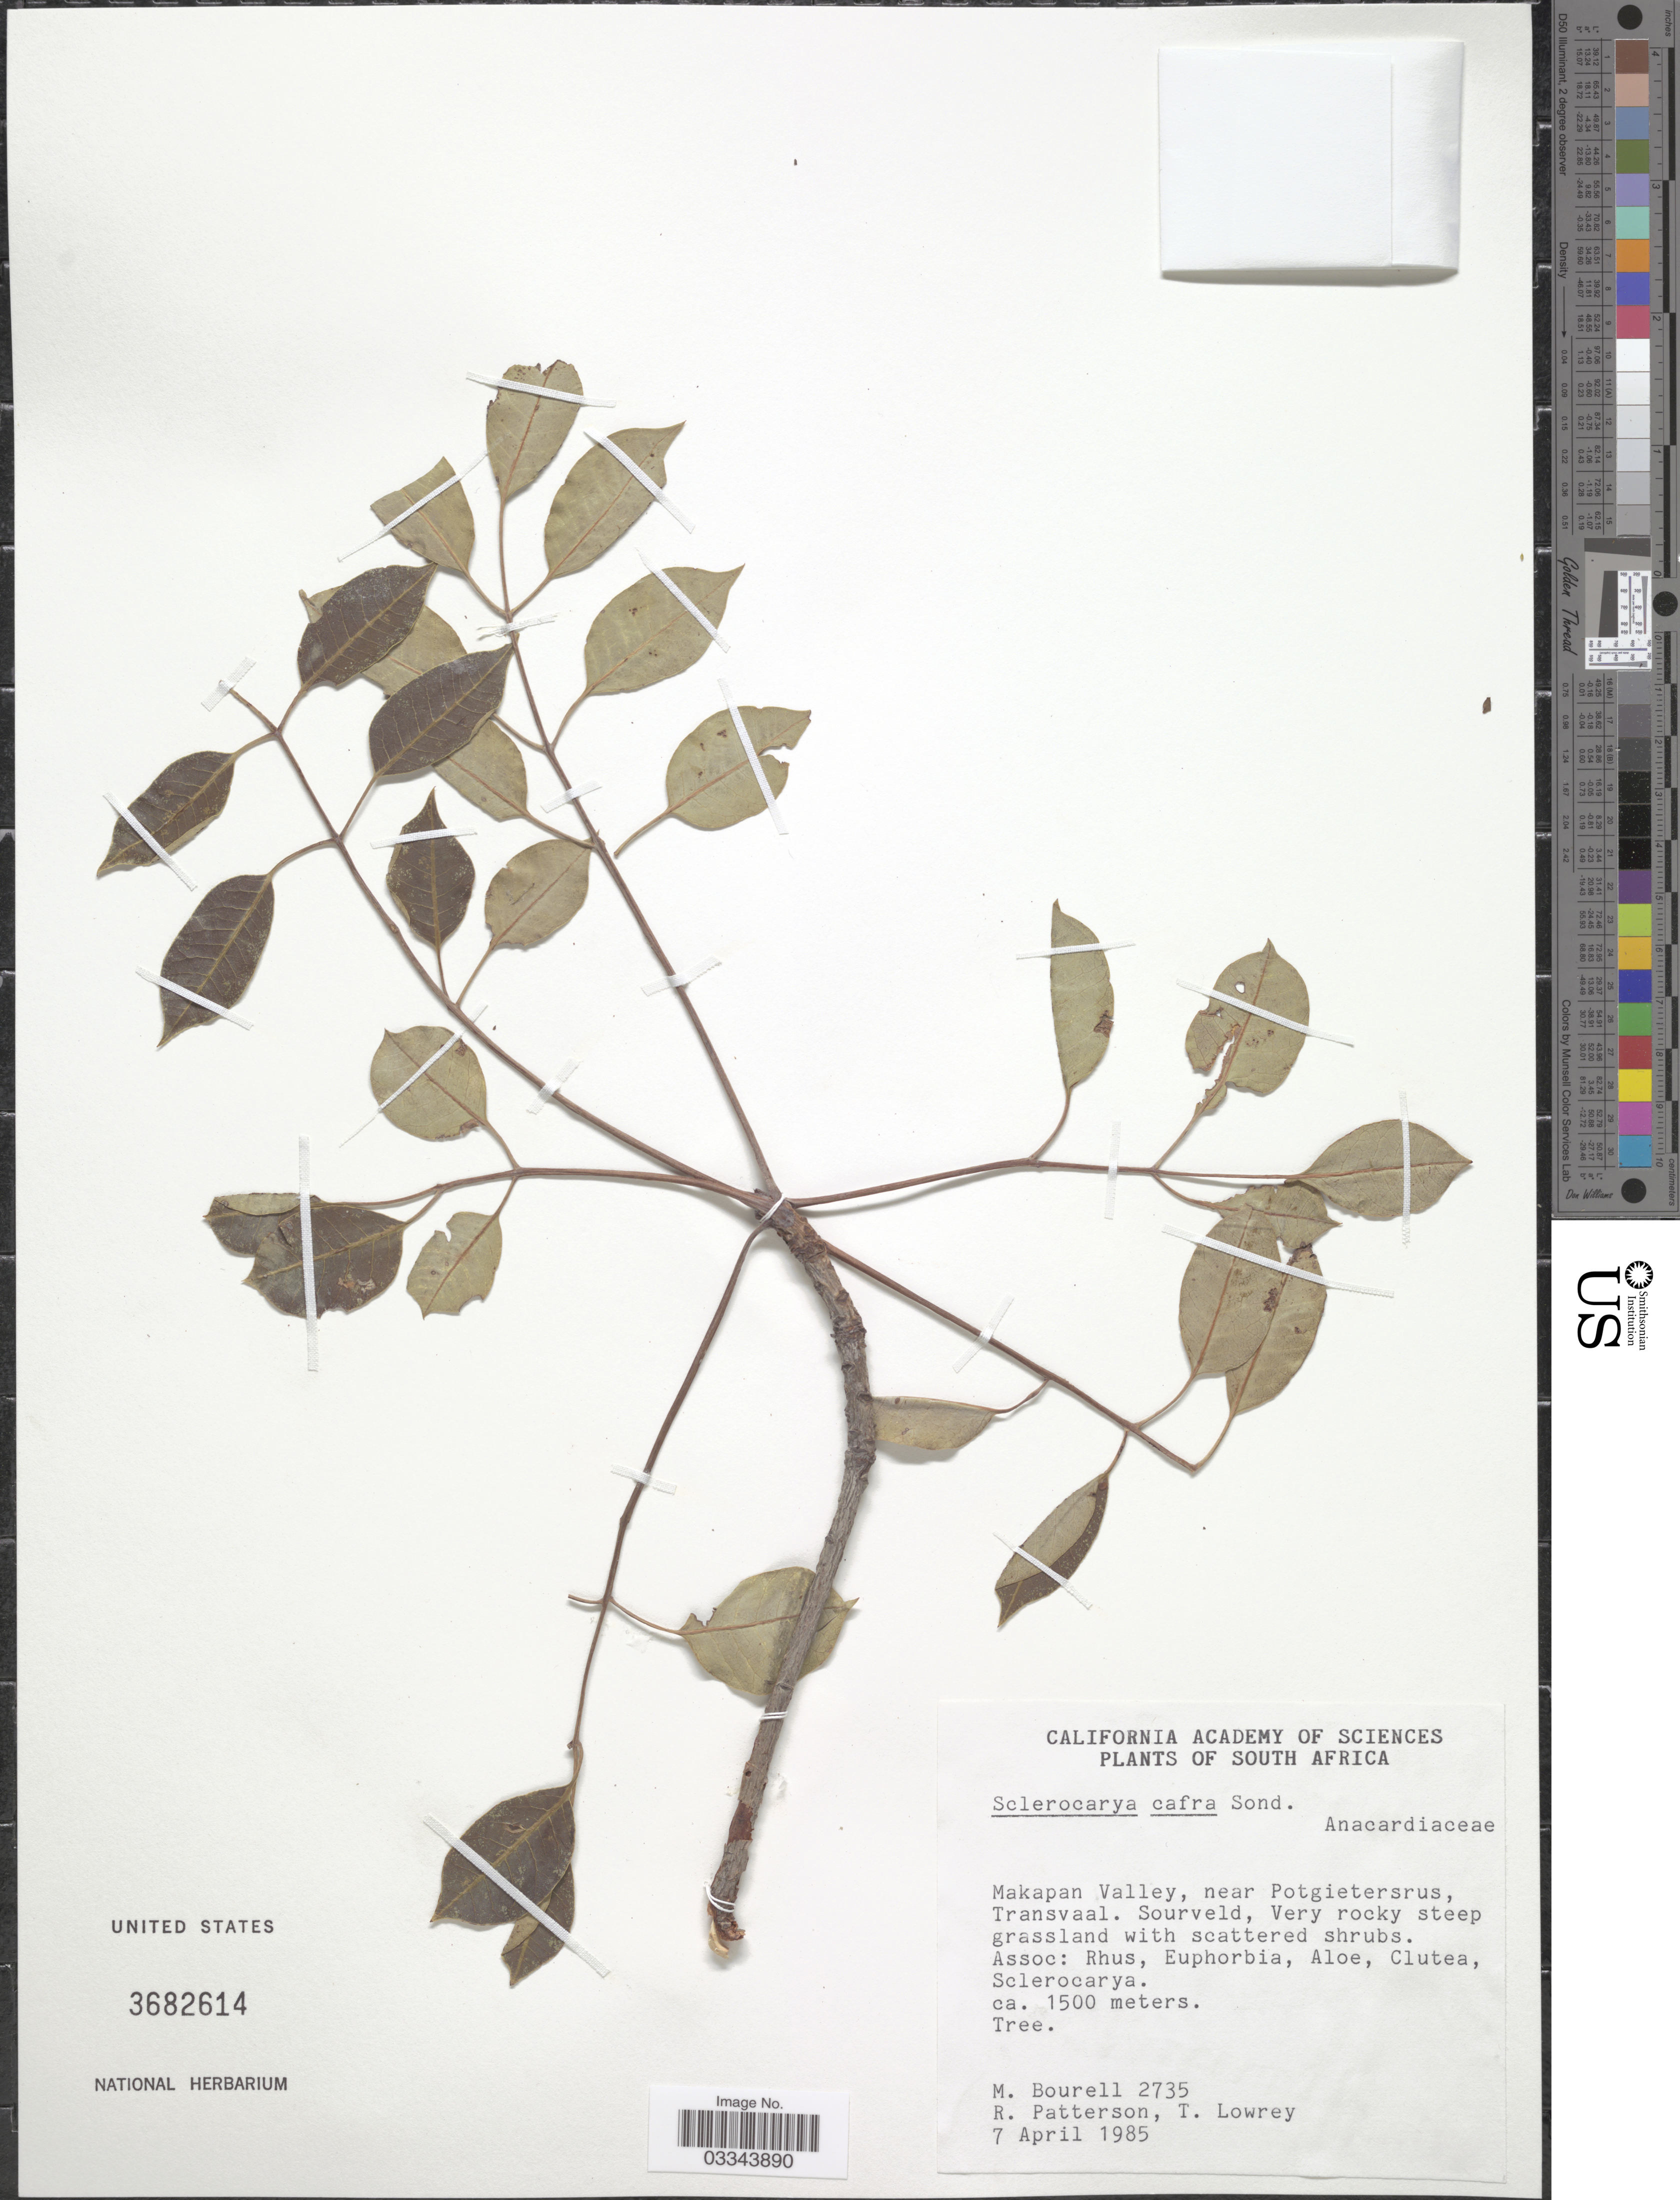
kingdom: Plantae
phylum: Tracheophyta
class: Magnoliopsida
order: Sapindales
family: Anacardiaceae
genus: Sclerocarya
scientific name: Sclerocarya birrea subsp. caffra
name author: (Sond.) Kokwaro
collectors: M. Bourell, R. Patterson & T. Lowrey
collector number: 2735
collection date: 1985-04-07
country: South Africa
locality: Makapan Valley, near Potgietersrus, Transvaal. Sourveld.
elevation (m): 1500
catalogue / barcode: US 3682614